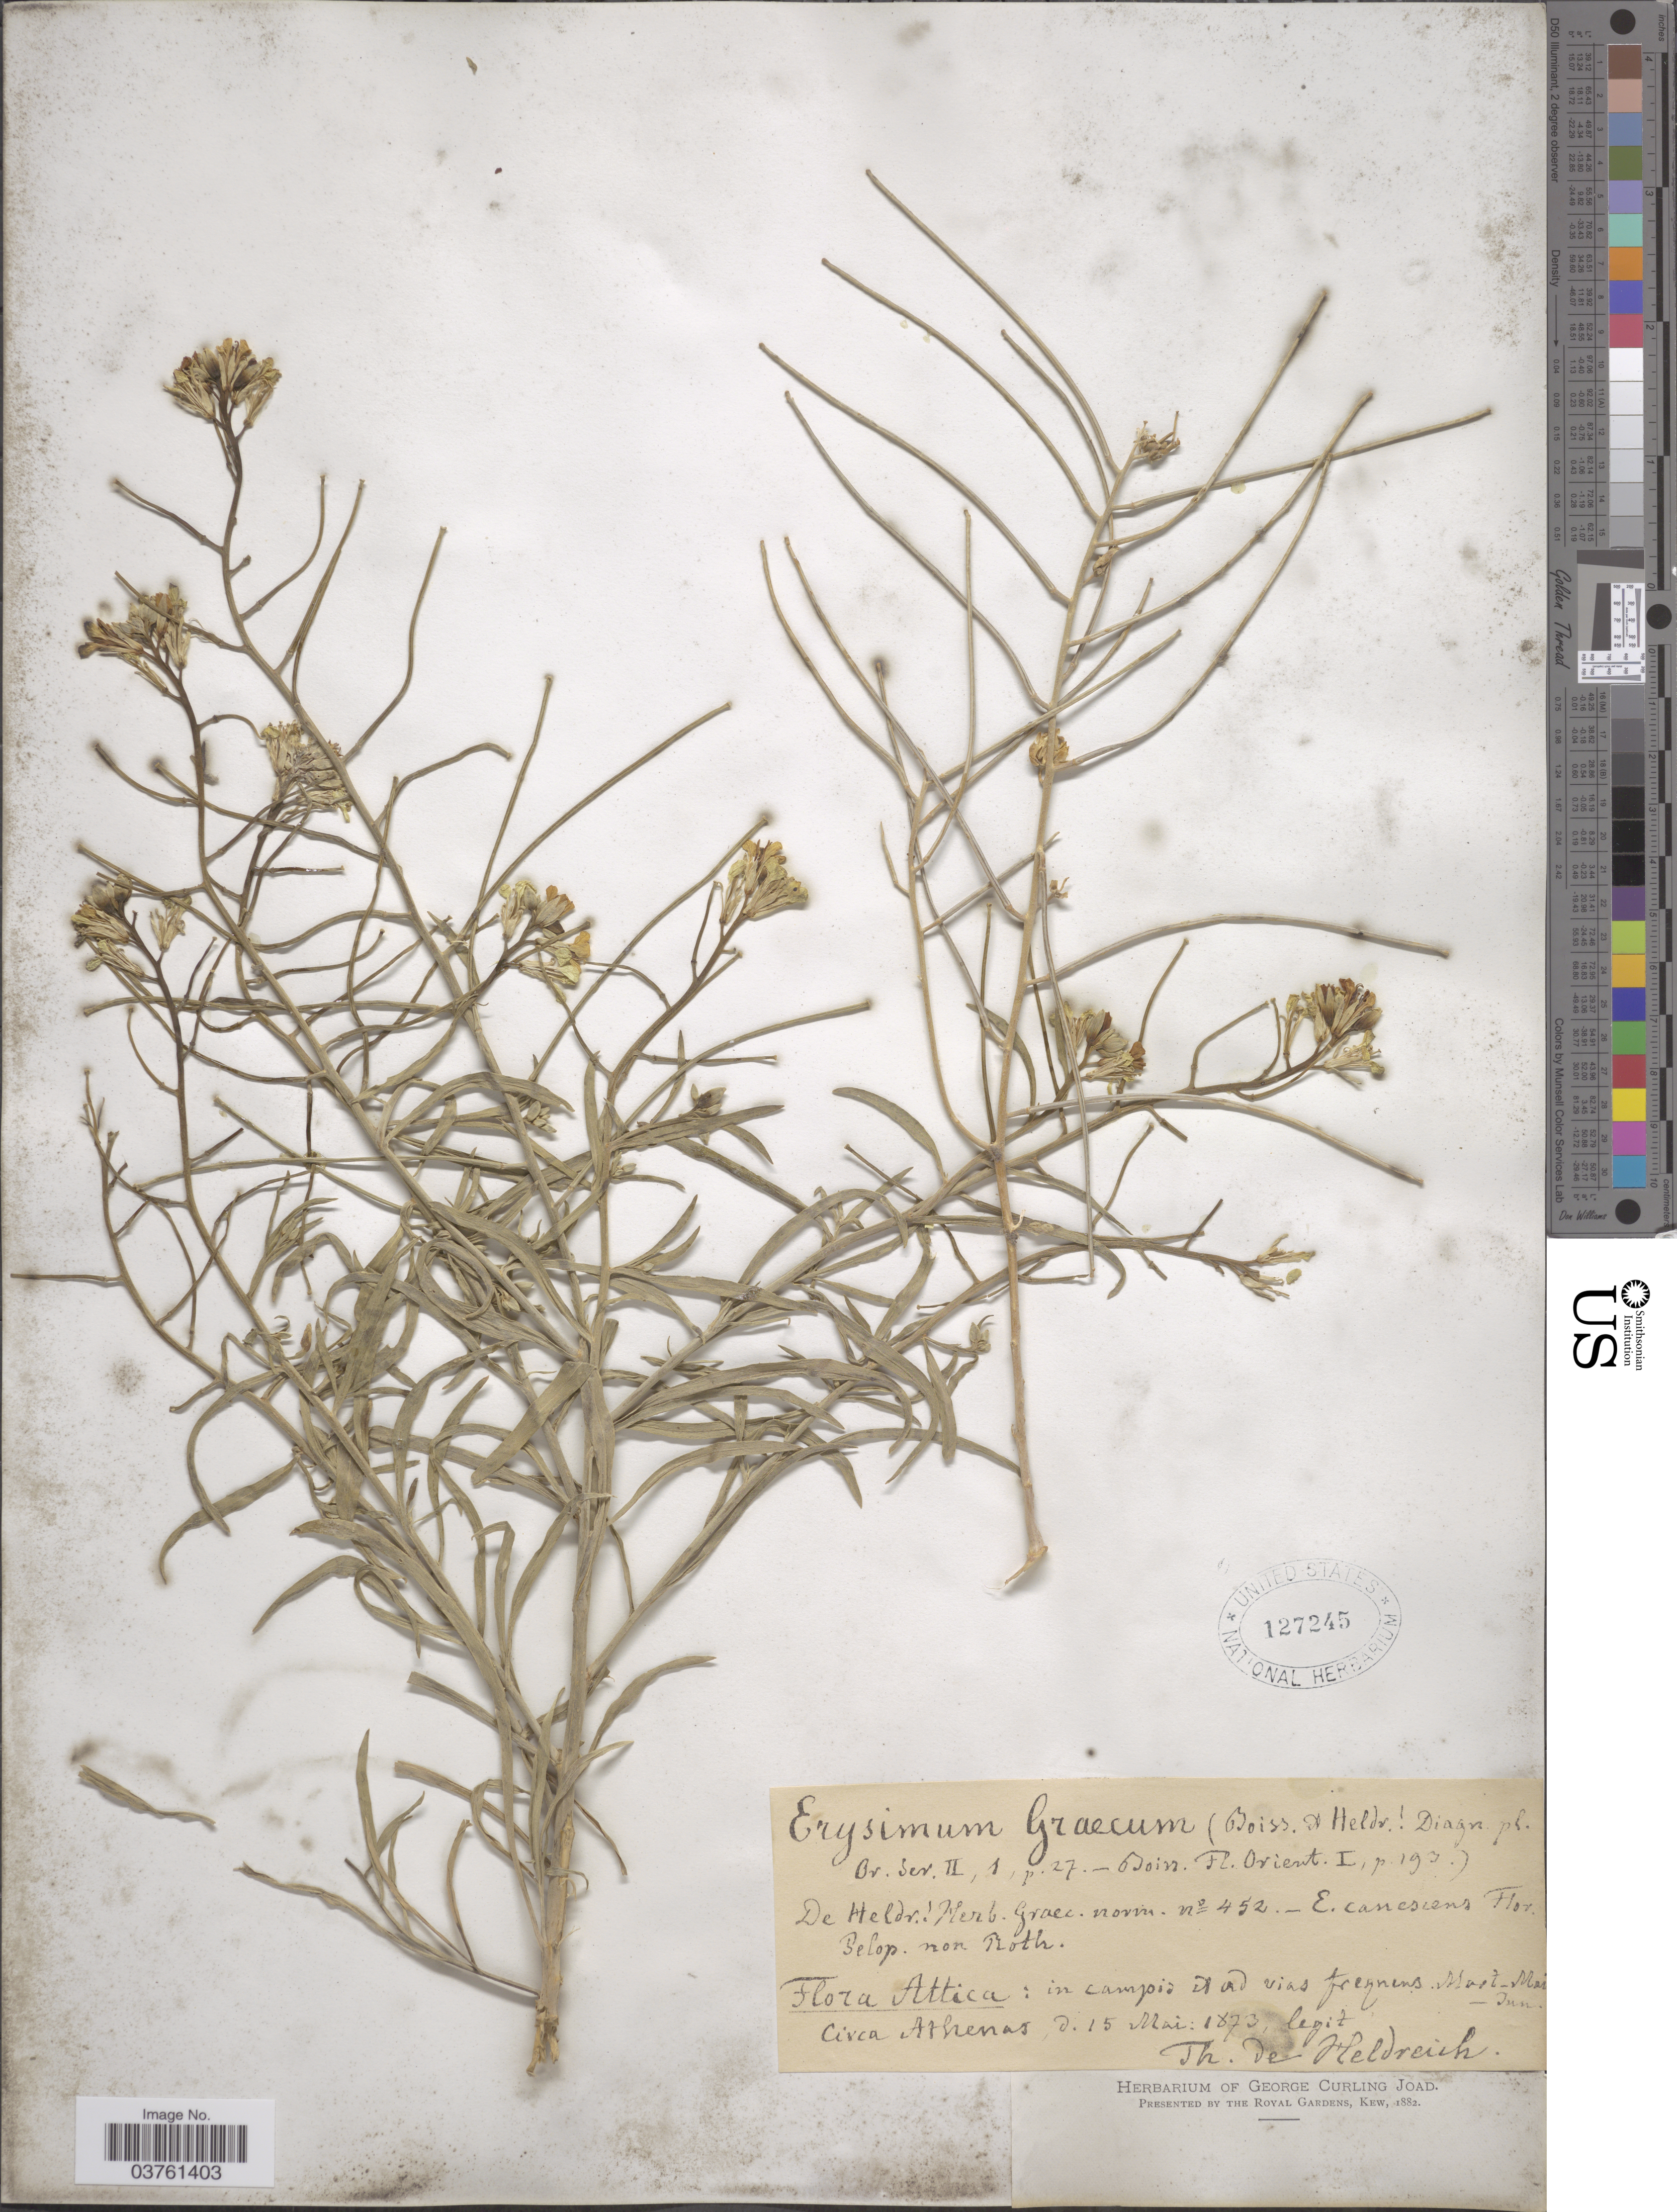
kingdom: Plantae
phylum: Tracheophyta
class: Magnoliopsida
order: Brassicales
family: Brassicaceae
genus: Erysimum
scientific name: Erysimum graecum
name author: Boiss. & Heldr.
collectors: T. De Heldreich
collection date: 1873-05-15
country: Greece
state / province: Attica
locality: In campis et ad vias frequens. Circa Athenas.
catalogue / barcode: US 127245